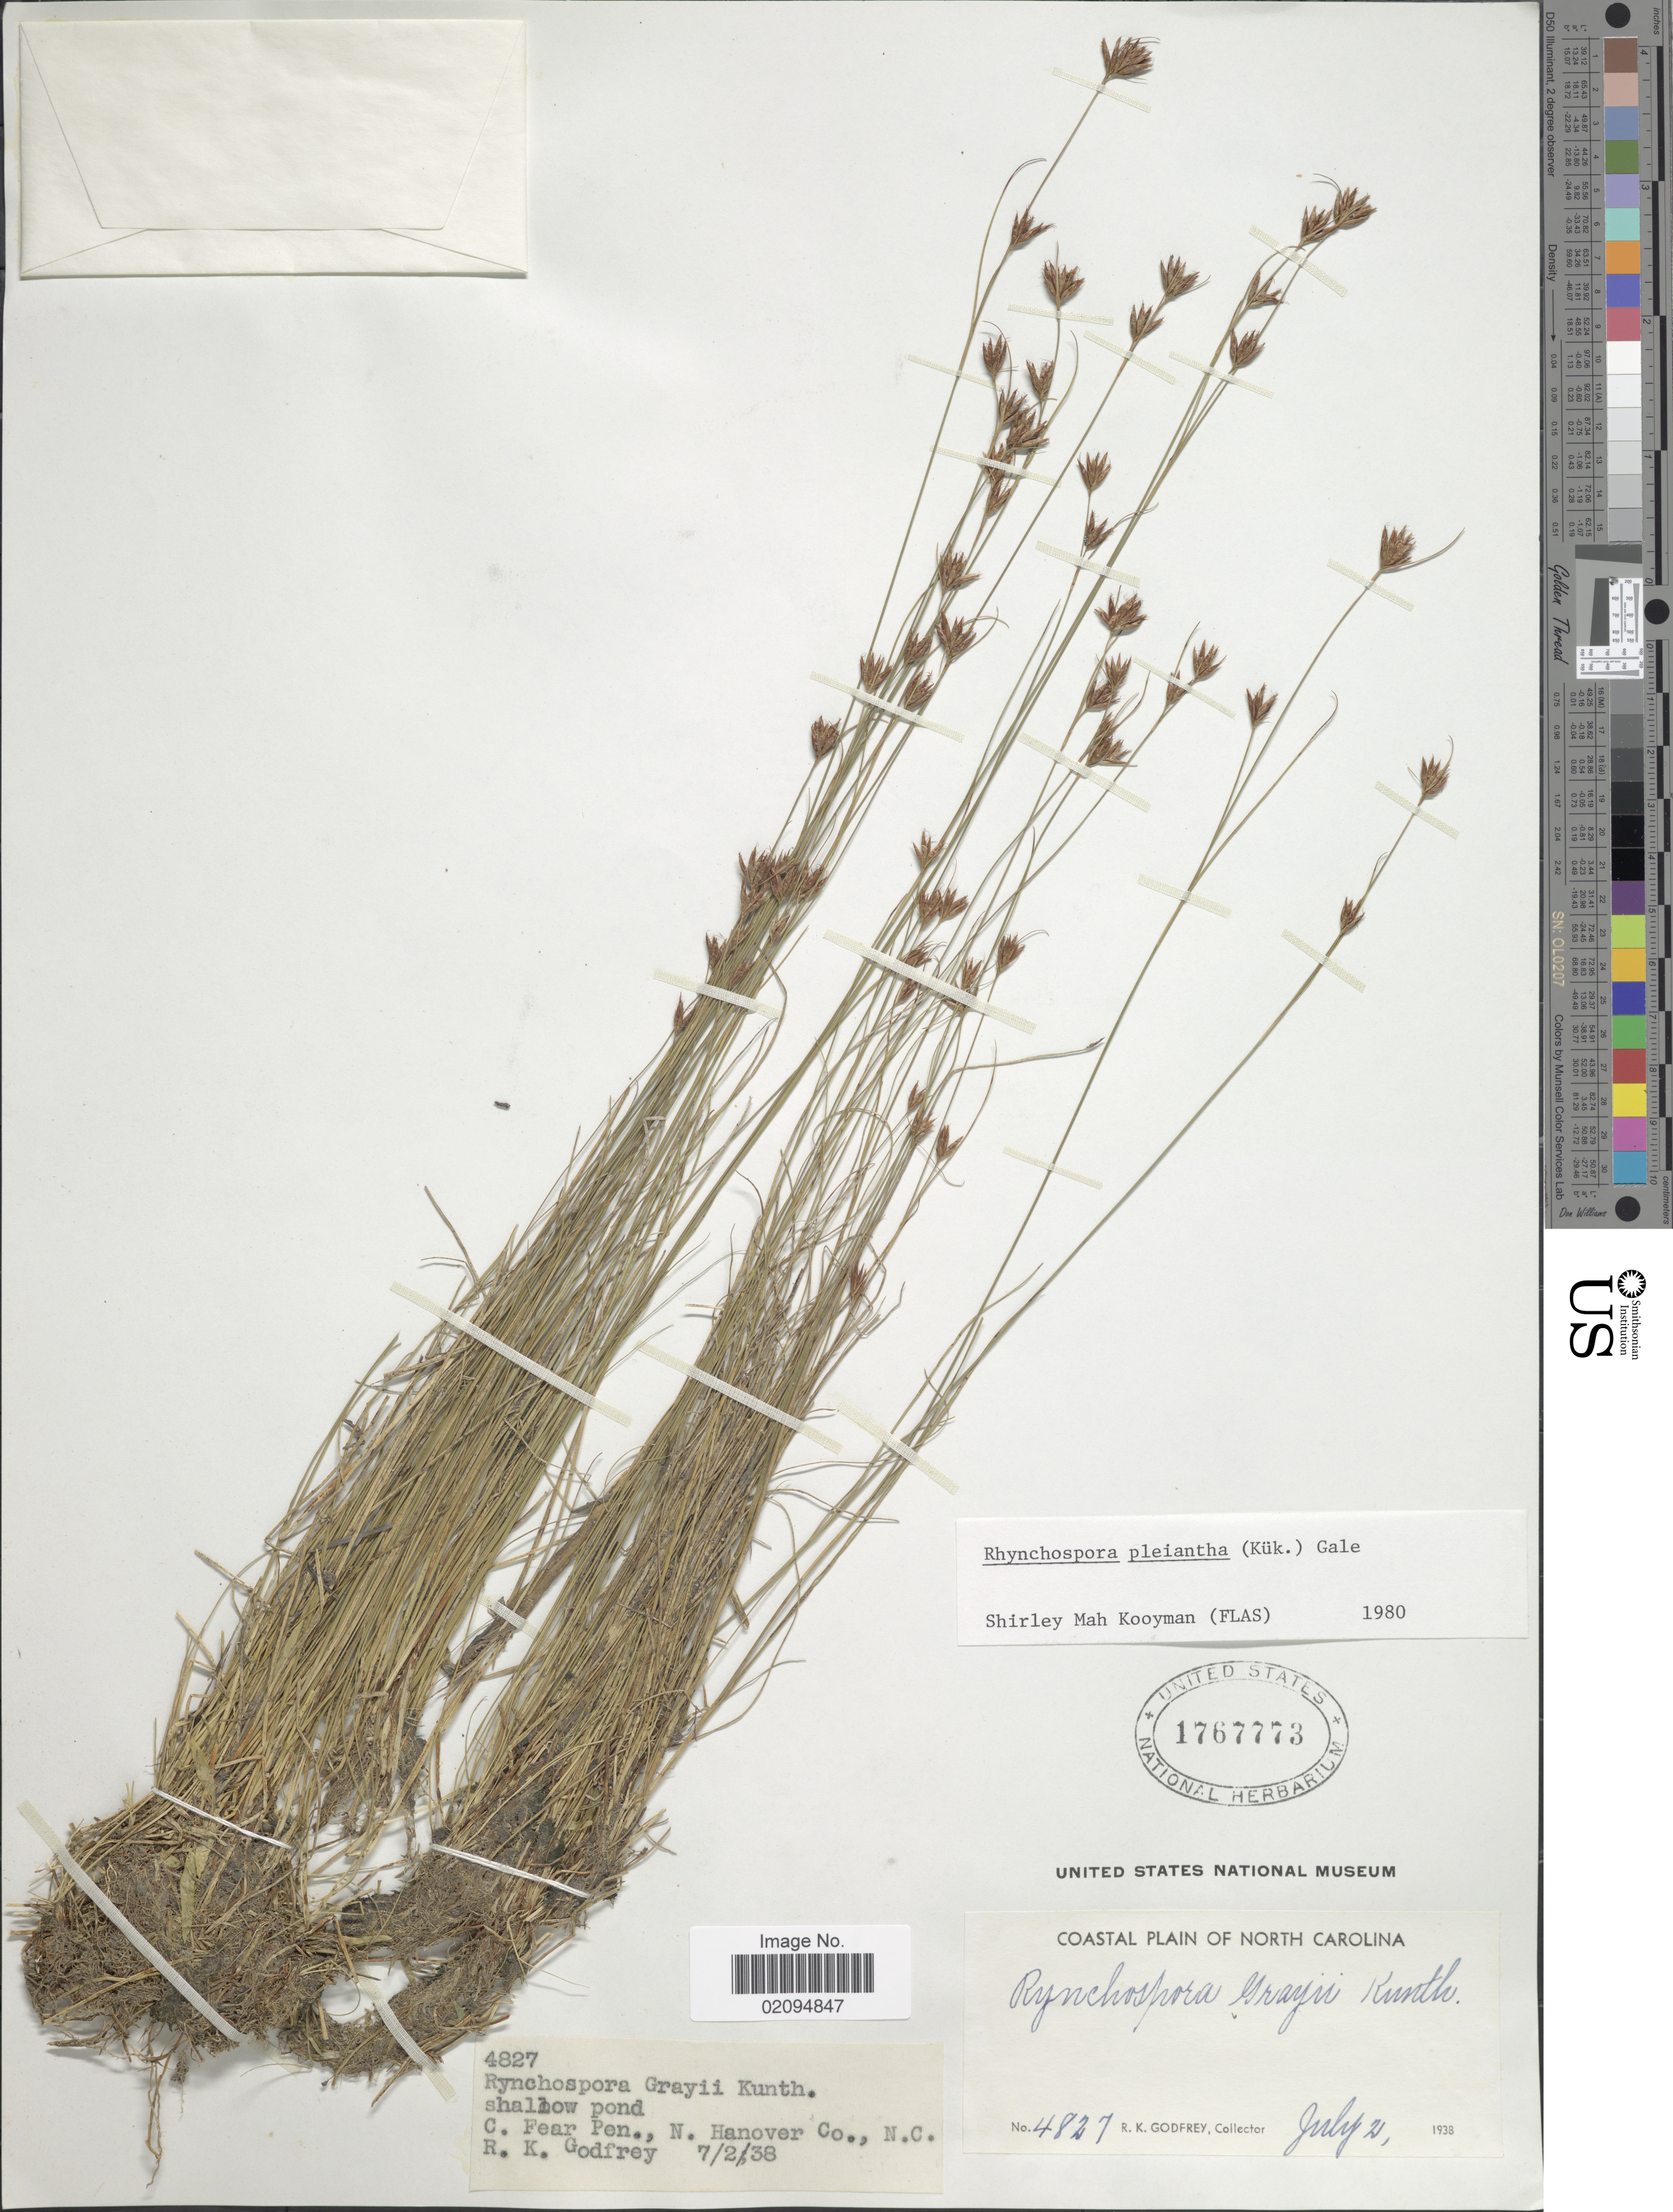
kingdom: Plantae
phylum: Tracheophyta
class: Liliopsida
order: Poales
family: Cyperaceae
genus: Rhynchospora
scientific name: Rhynchospora pleiantha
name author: (Kük.) Gale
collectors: R. K. Godfrey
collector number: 4827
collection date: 1938-07-02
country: United States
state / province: North Carolina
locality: C. Fear Pen., N . Hanover Co.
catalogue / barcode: US 1767773